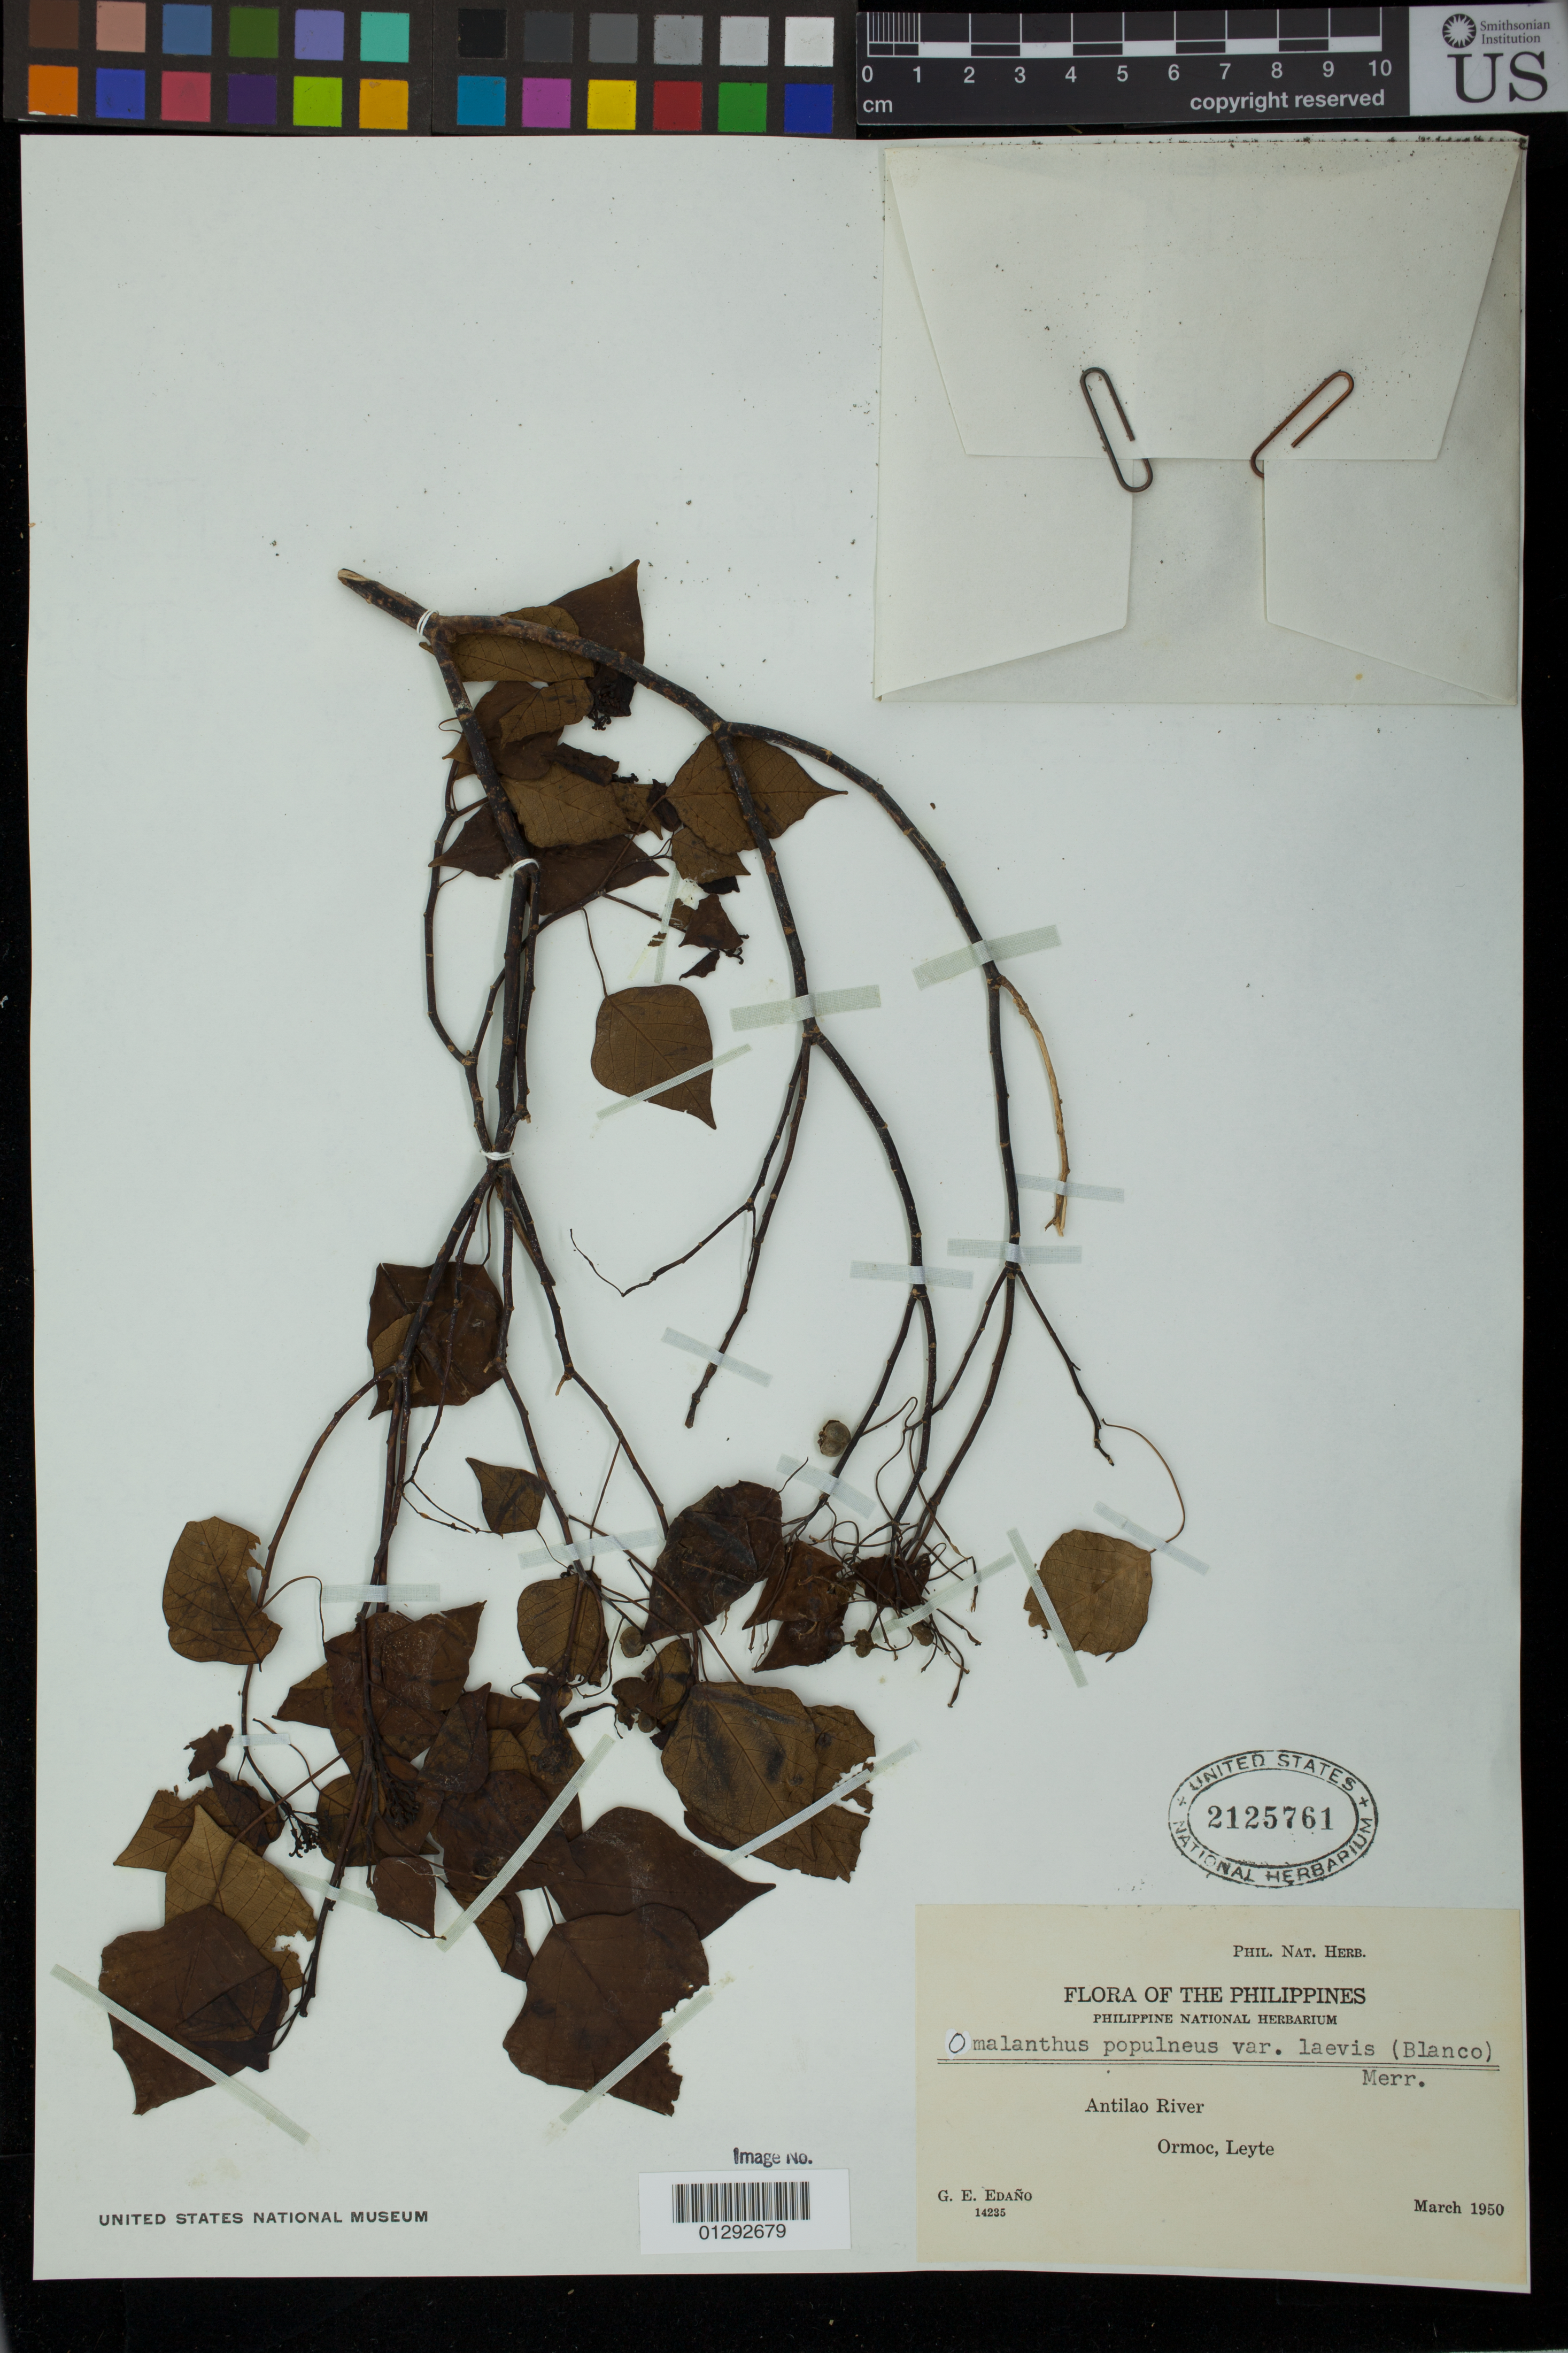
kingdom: Plantae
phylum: Tracheophyta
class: Magnoliopsida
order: Malpighiales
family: Euphorbiaceae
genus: Homalanthus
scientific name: Homalanthus populneus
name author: (Geiseler) Kuntze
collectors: G. E. Edaño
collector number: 14235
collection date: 1950-03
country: Philippines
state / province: Eastern Visayas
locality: Antilao River,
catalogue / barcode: US 2125761